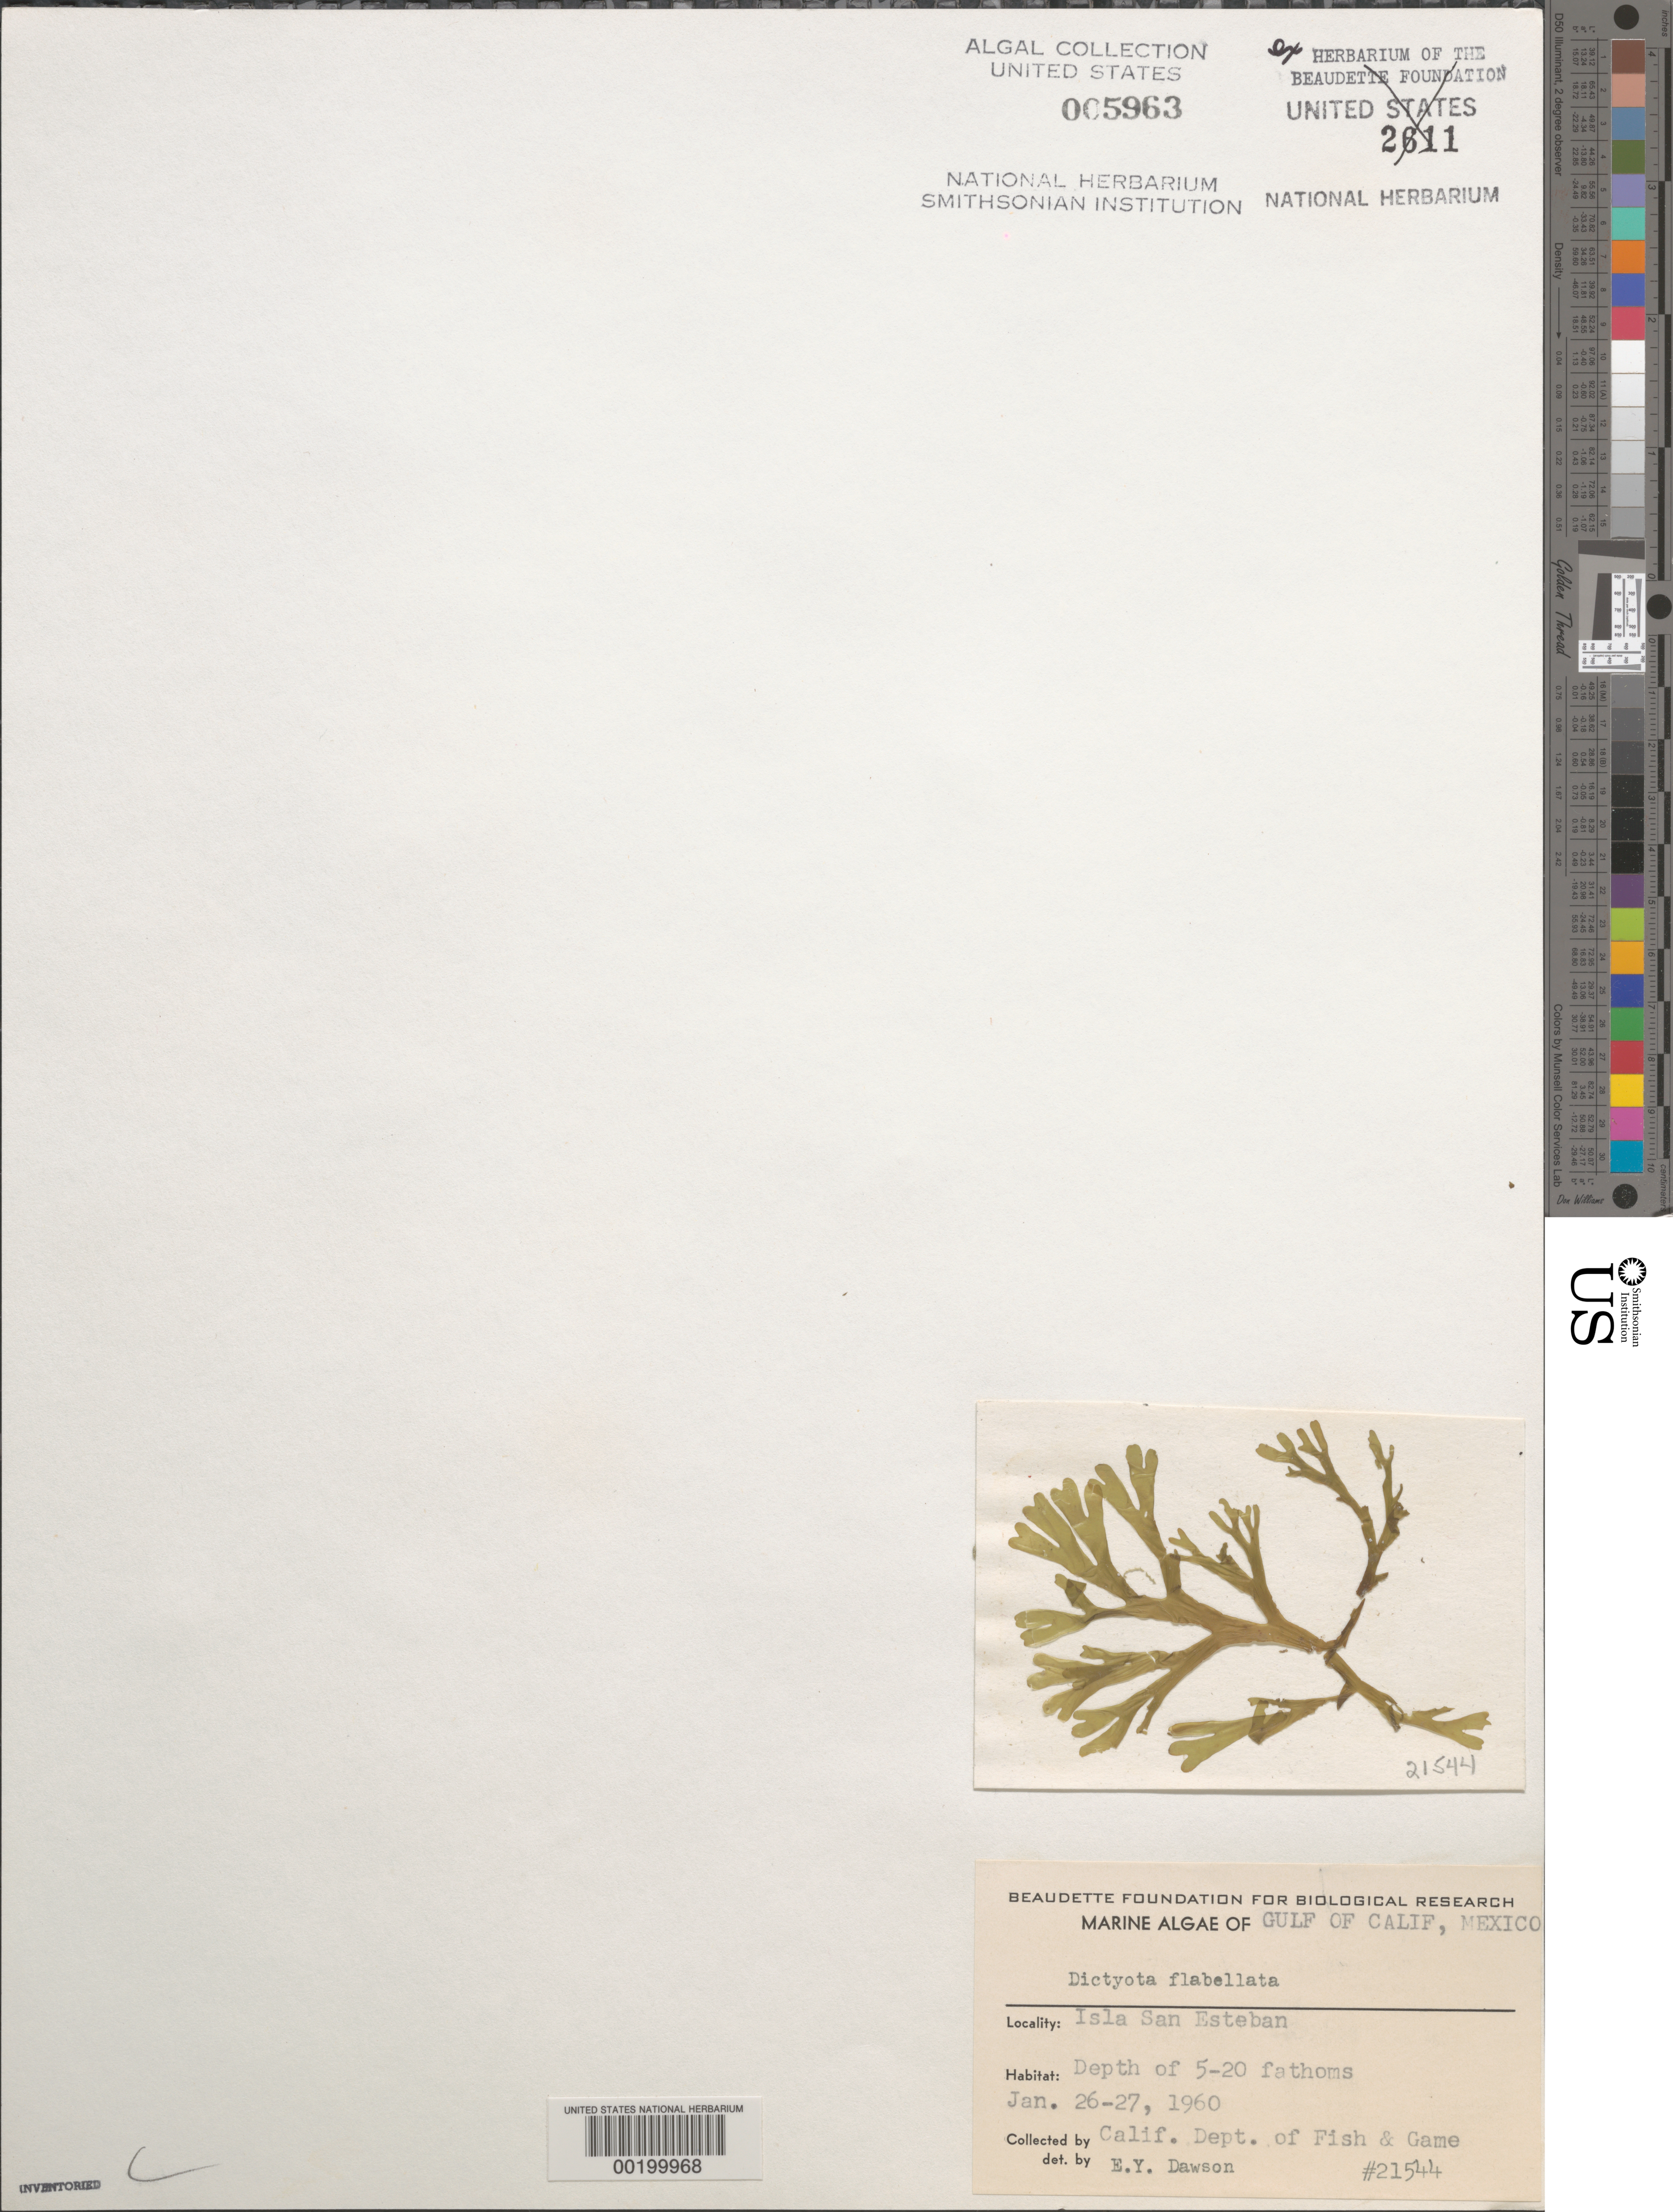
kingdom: Chromista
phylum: Ochrophyta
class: Phaeophyceae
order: Dictyotales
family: Dictyotaceae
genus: Dictyota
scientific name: Dictyota flabellata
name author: (Collins) Setch. & N.L. Gardner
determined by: Dawson, E. Y.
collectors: California Dept of Fish & Game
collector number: EYD 21544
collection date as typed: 26 Jan 1960 TO 27 Jan 1960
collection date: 1960-01-26/1960-01-27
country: Mexico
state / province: Baja California Norte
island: Isla San Esteban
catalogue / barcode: US 5963